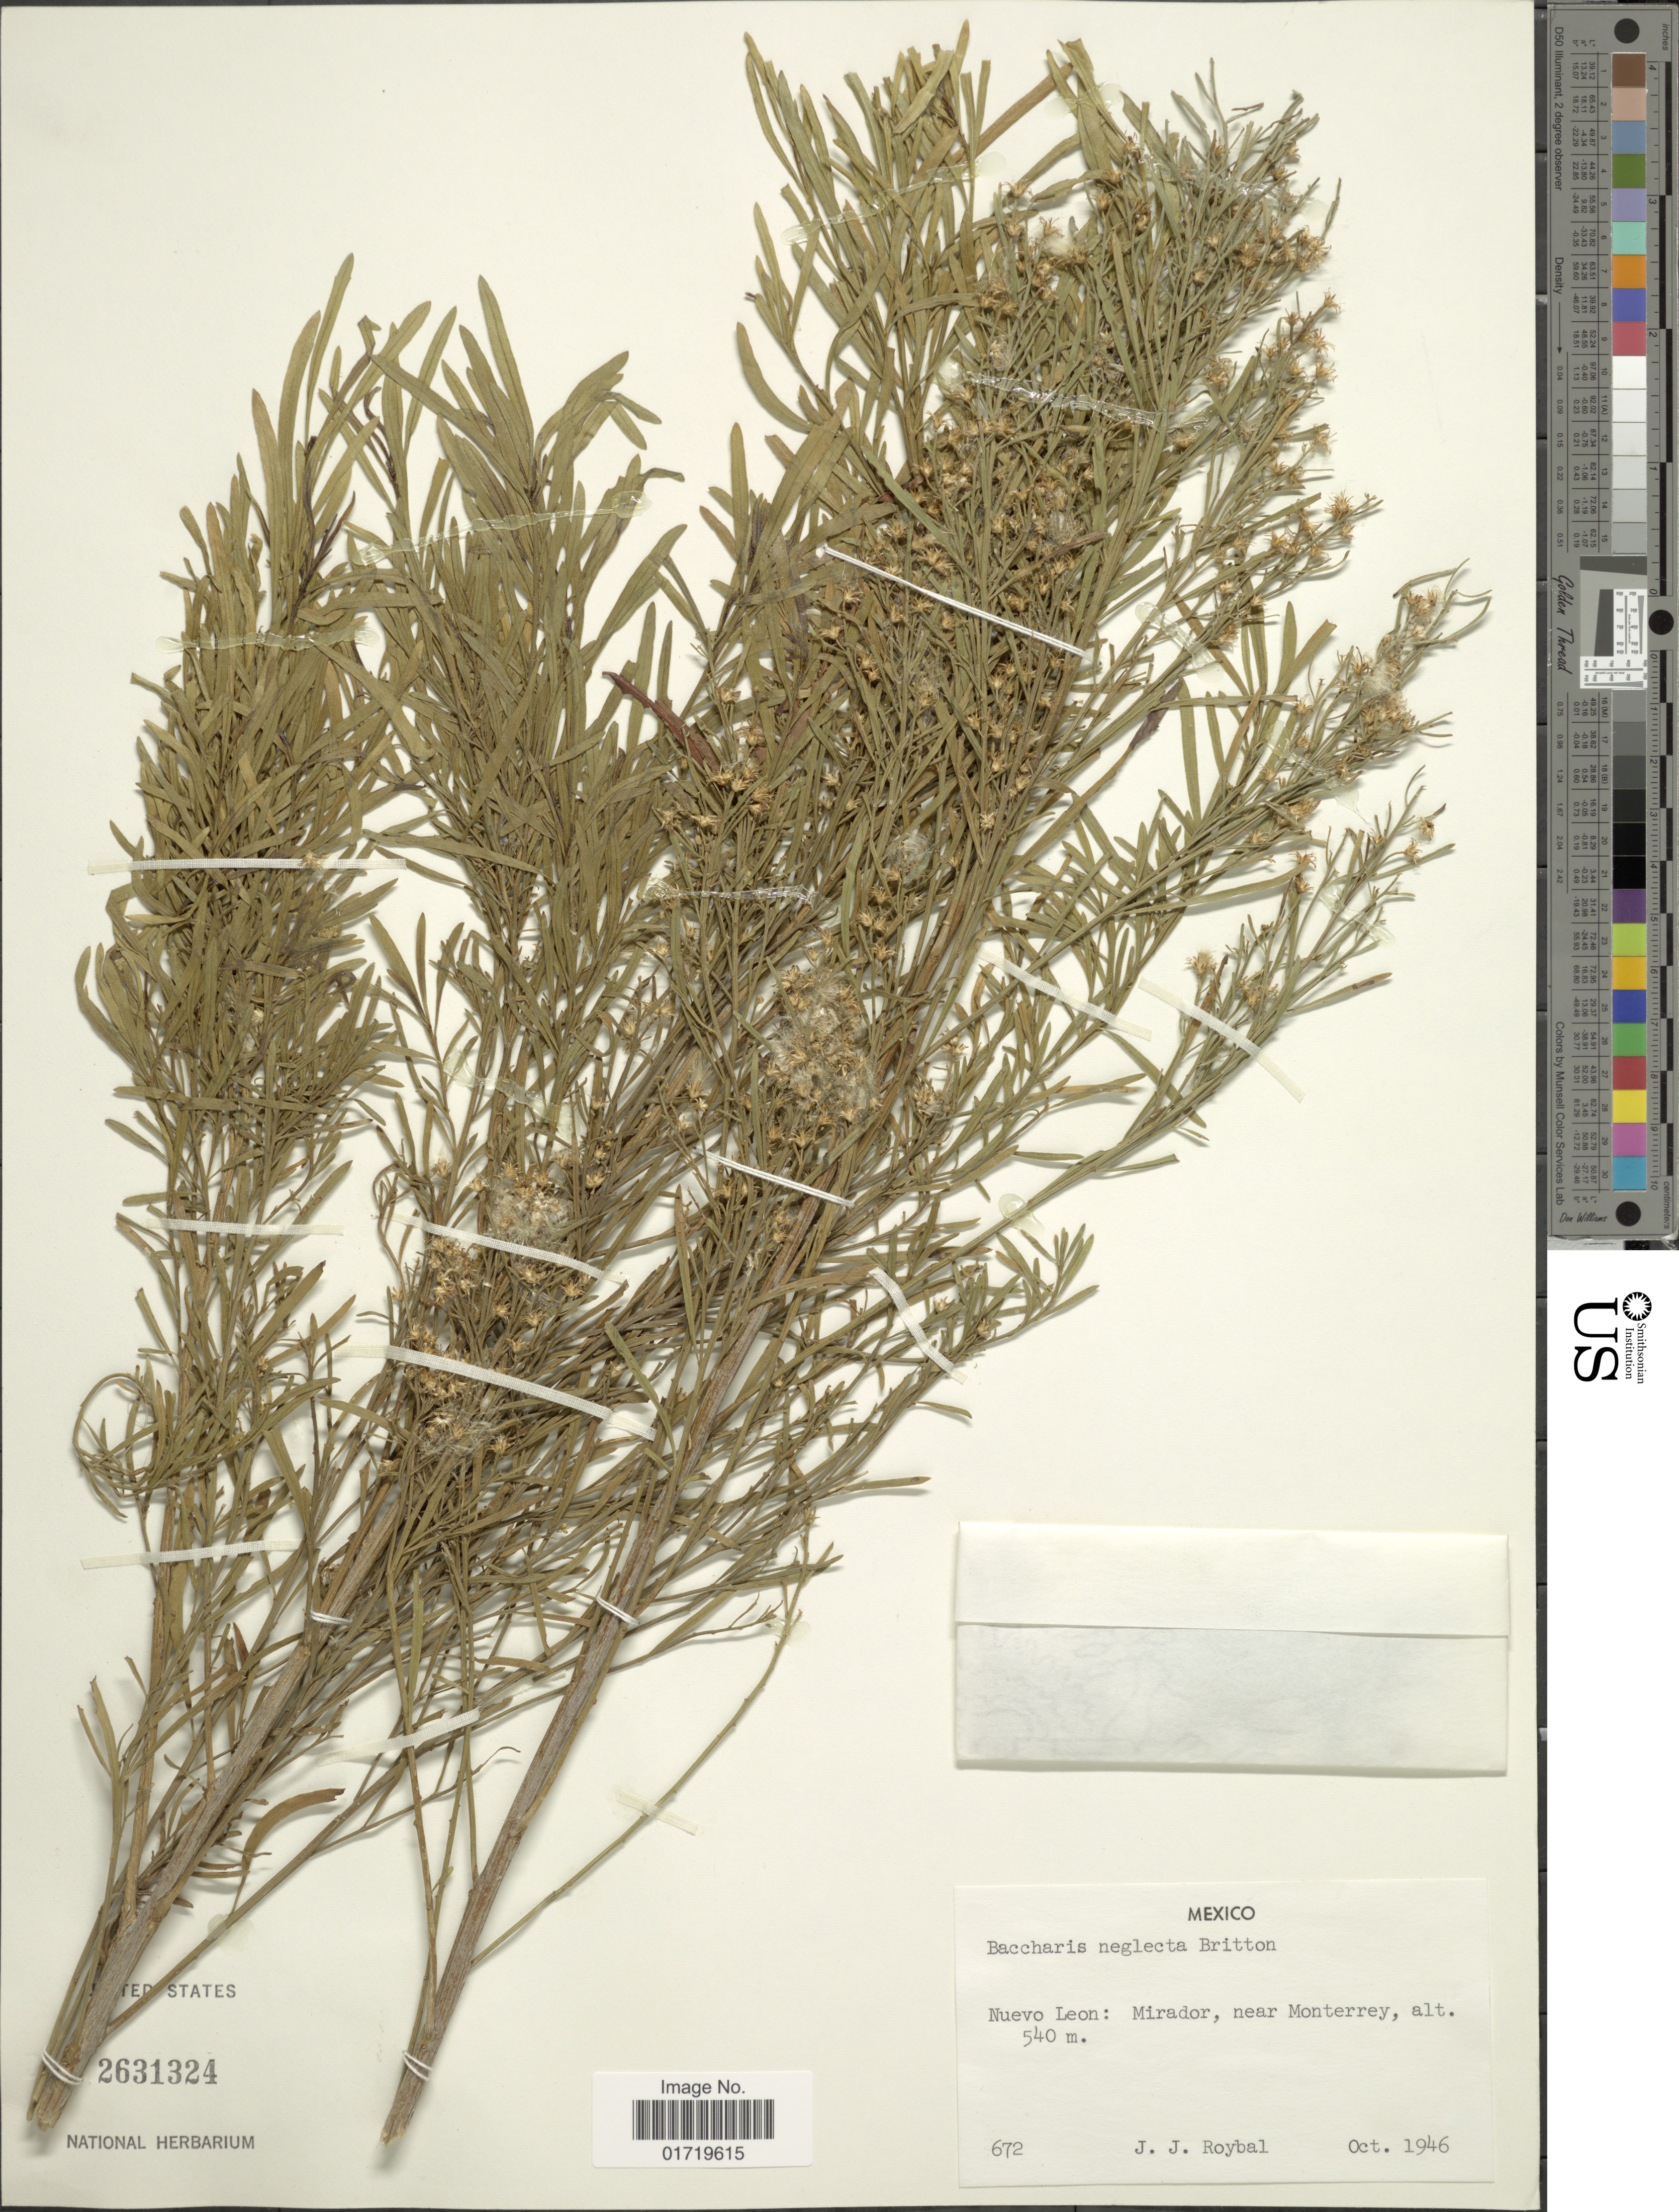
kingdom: Plantae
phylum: Tracheophyta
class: Magnoliopsida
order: Asterales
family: Asteraceae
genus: Baccharis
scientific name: Baccharis neglecta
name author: Britton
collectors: J. J. Roybal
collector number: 672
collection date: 1946-10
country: Mexico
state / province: Nuevo León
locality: Nuevo Leon: Mirador, near Monterry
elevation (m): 540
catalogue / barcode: US 2631324